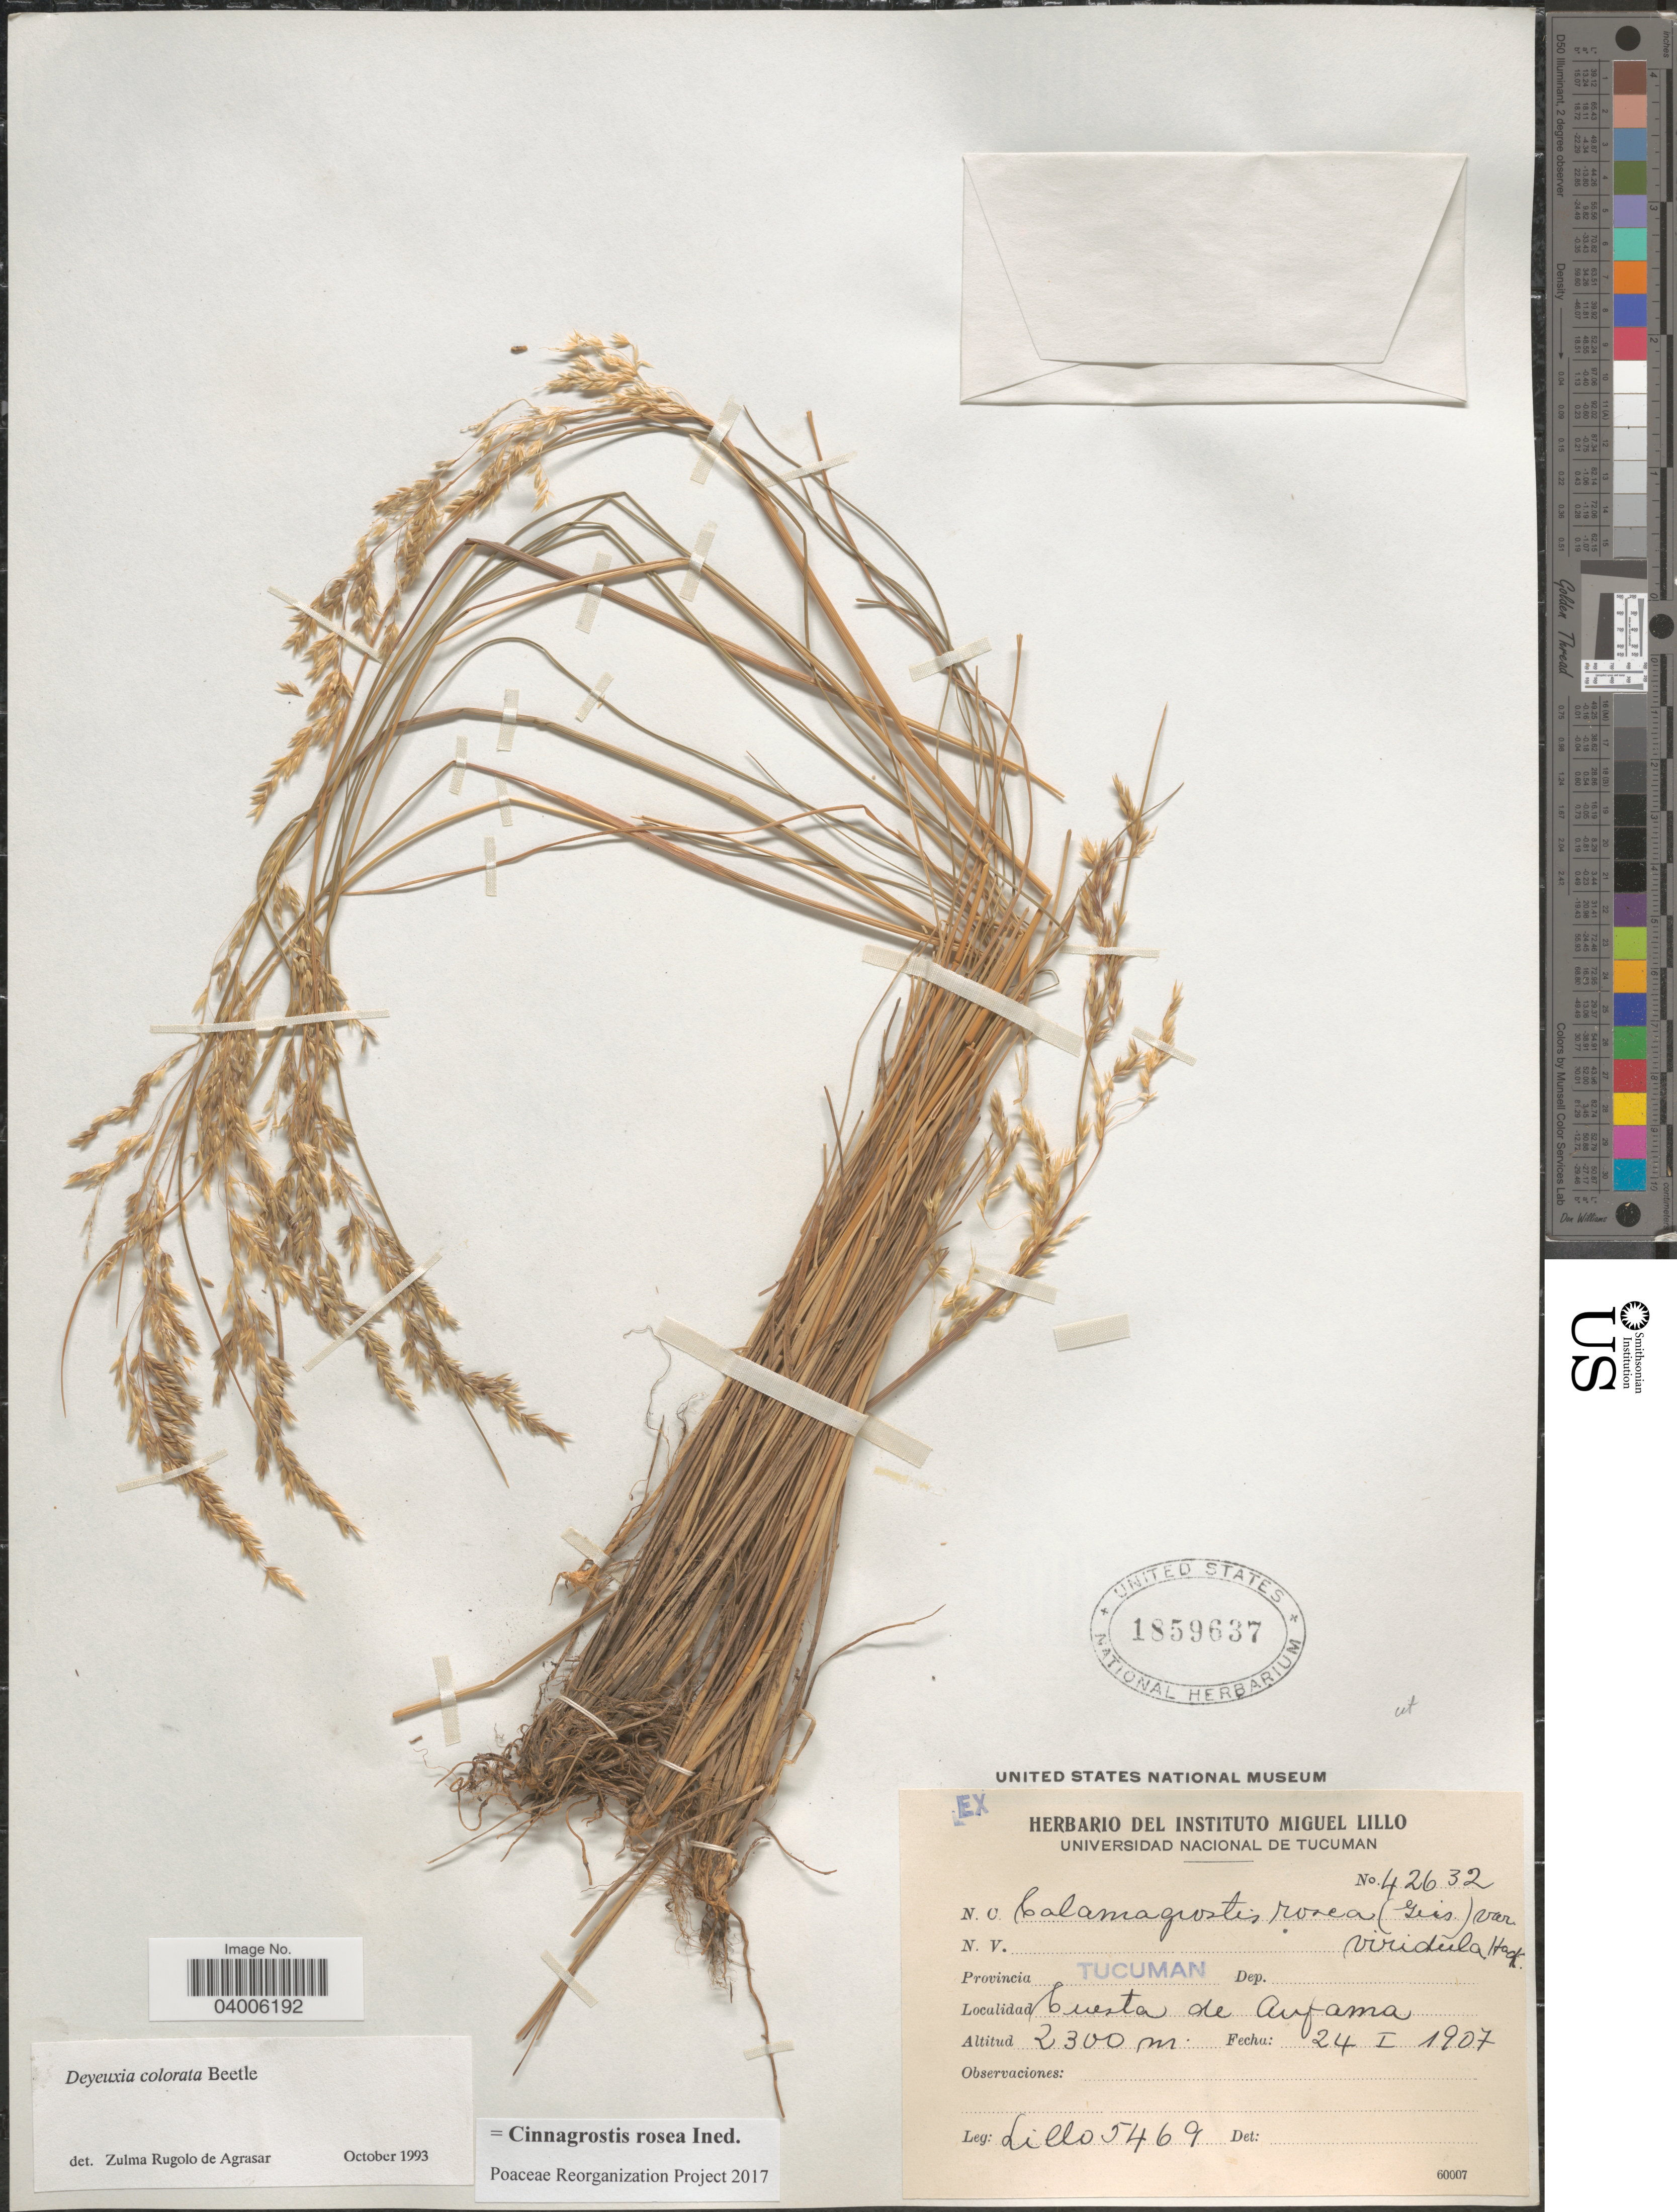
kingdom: Plantae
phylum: Tracheophyta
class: Liliopsida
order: Poales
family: Poaceae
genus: Cinnagrostis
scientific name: Cinnagrostis rosea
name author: (Griseb.) P.M. Peterson et al.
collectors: M. Lillo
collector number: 5469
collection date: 1907-01-24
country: Argentina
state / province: Tucuman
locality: Cuesta de Anfama.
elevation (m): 2300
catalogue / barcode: US 1859637